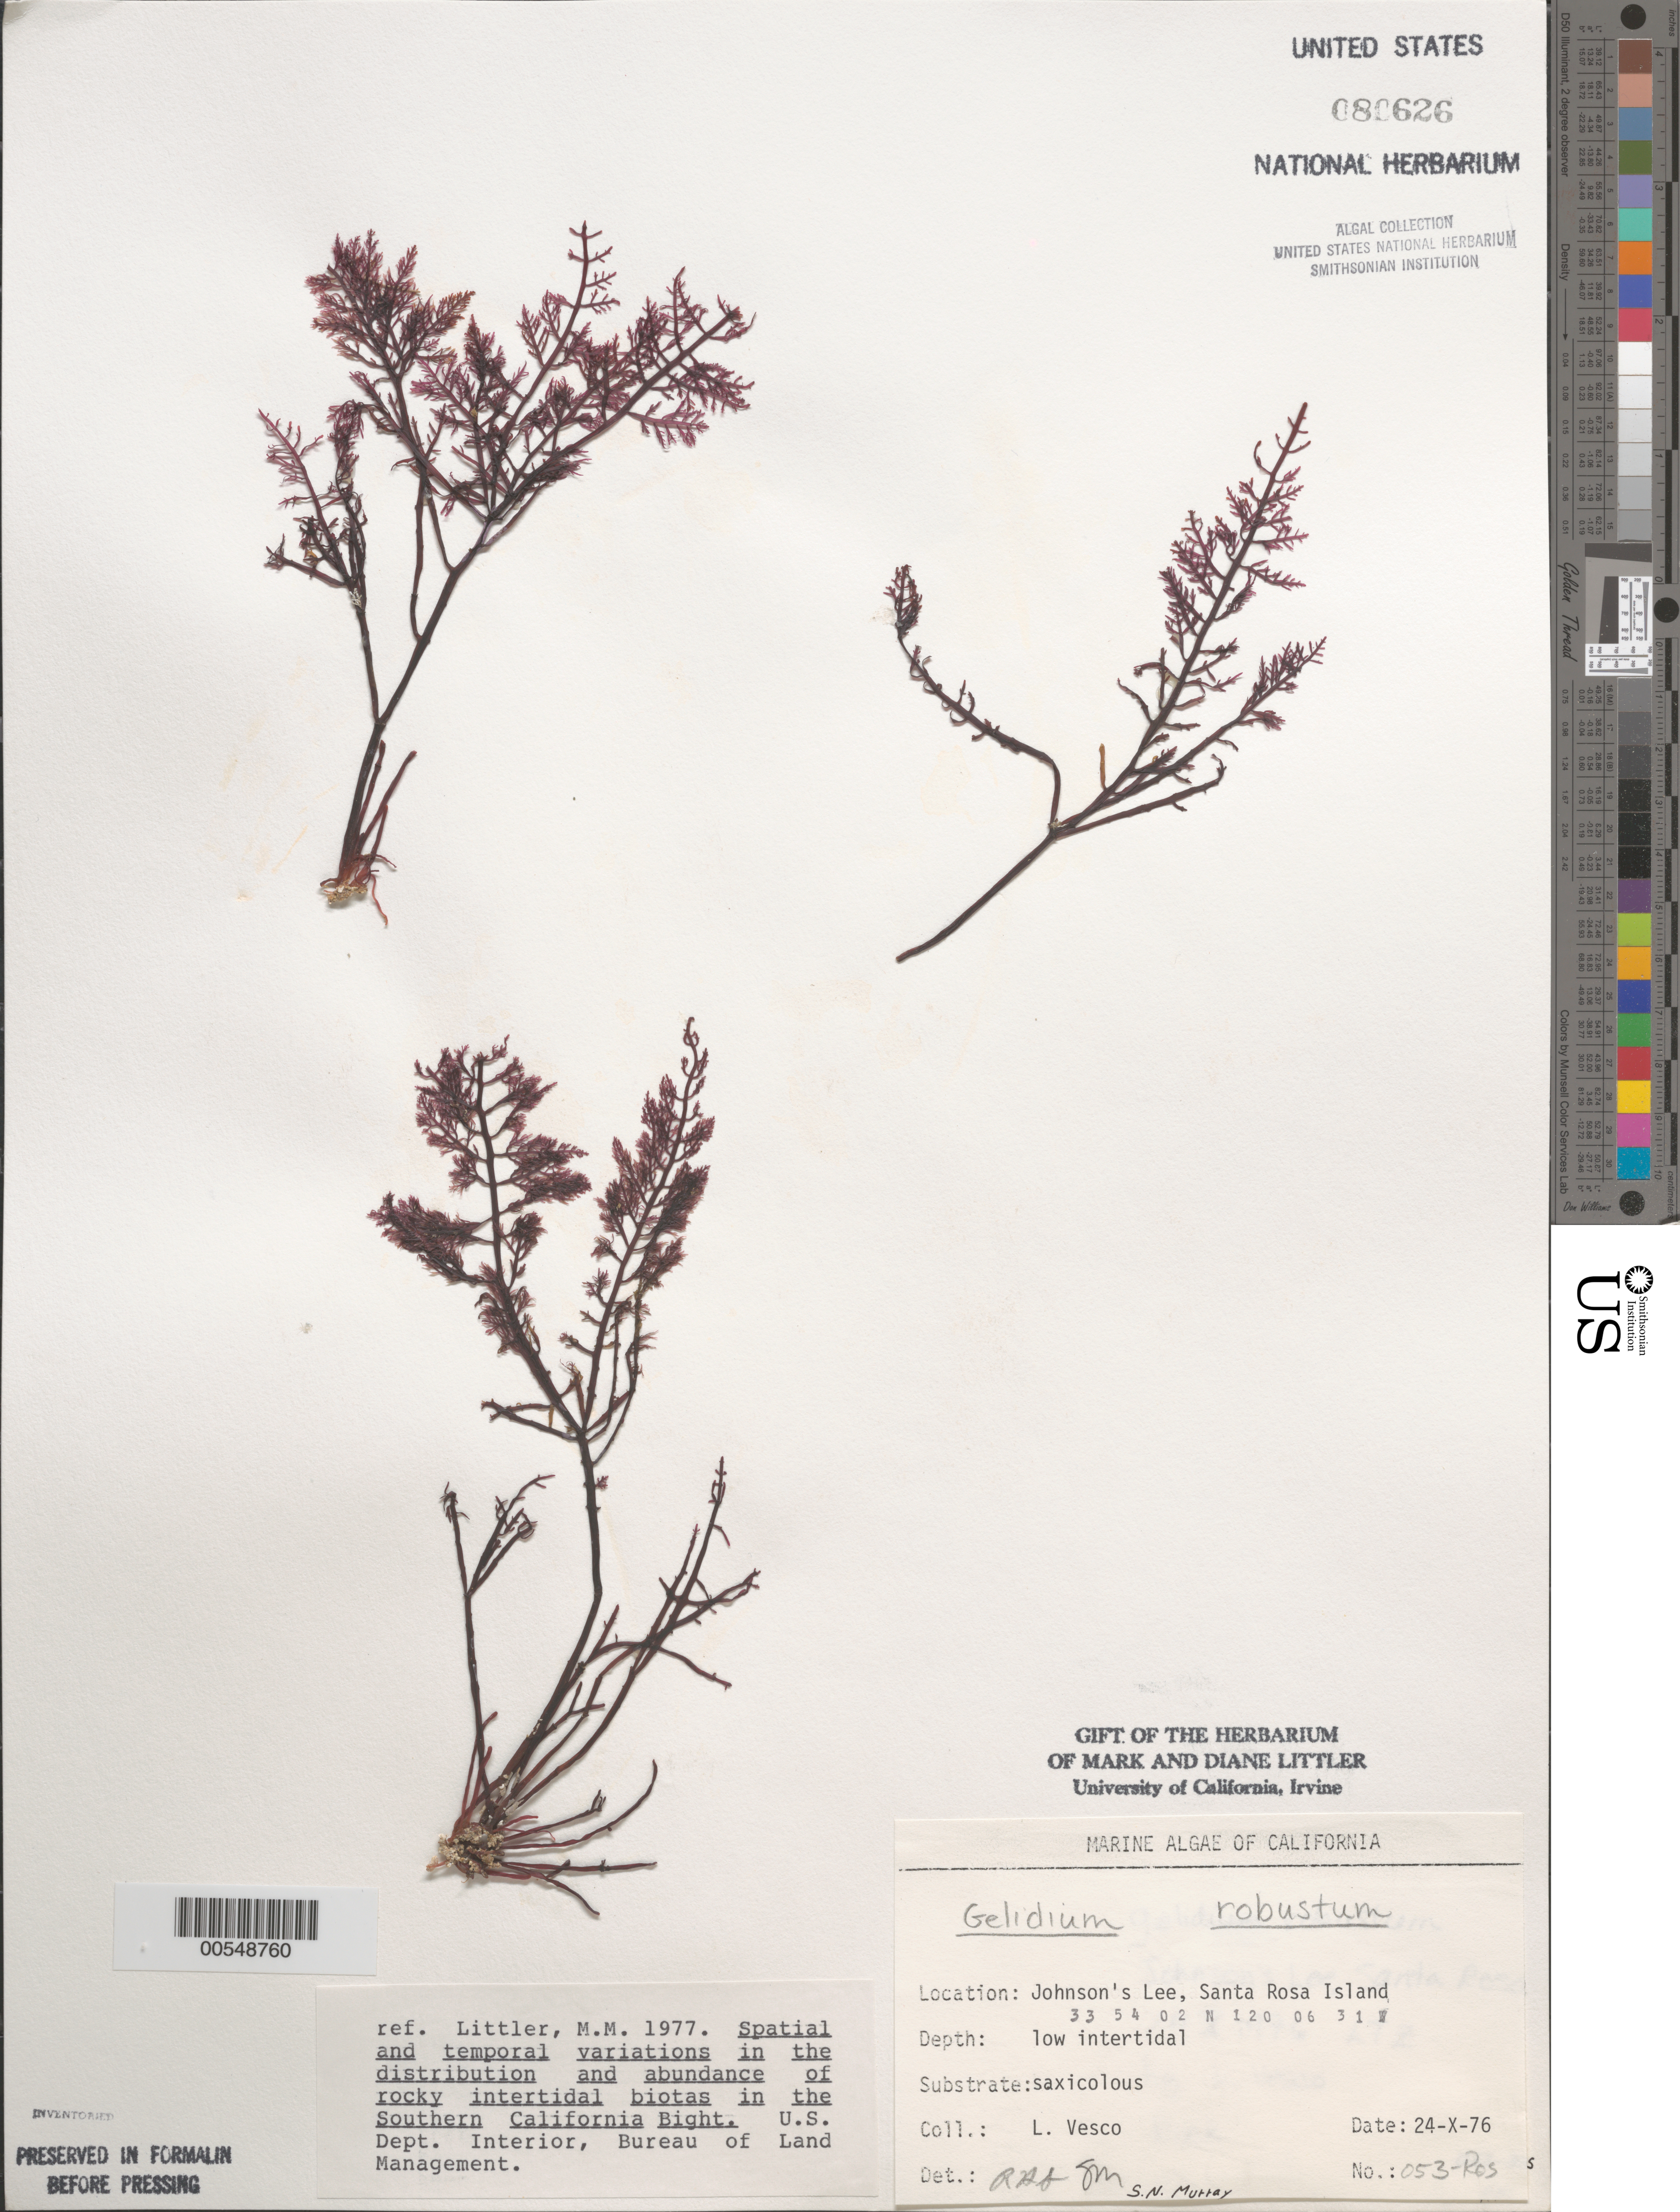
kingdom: Plantae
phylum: Rhodophyta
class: Florideophyceae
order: Gelidiales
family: Gelidiaceae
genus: Gelidium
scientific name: Gelidium robustum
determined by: Sims, Robert H.; Murray, S. N.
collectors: L. Vesco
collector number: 053-ros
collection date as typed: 24 Oct 1976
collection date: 1976-10-24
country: United States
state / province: California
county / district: Santa Barbara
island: Santa Rosa Island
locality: Johnson's Lee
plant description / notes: BLM-SOCALBIGHT Rocky Intertidal Survey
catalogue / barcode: US 80626